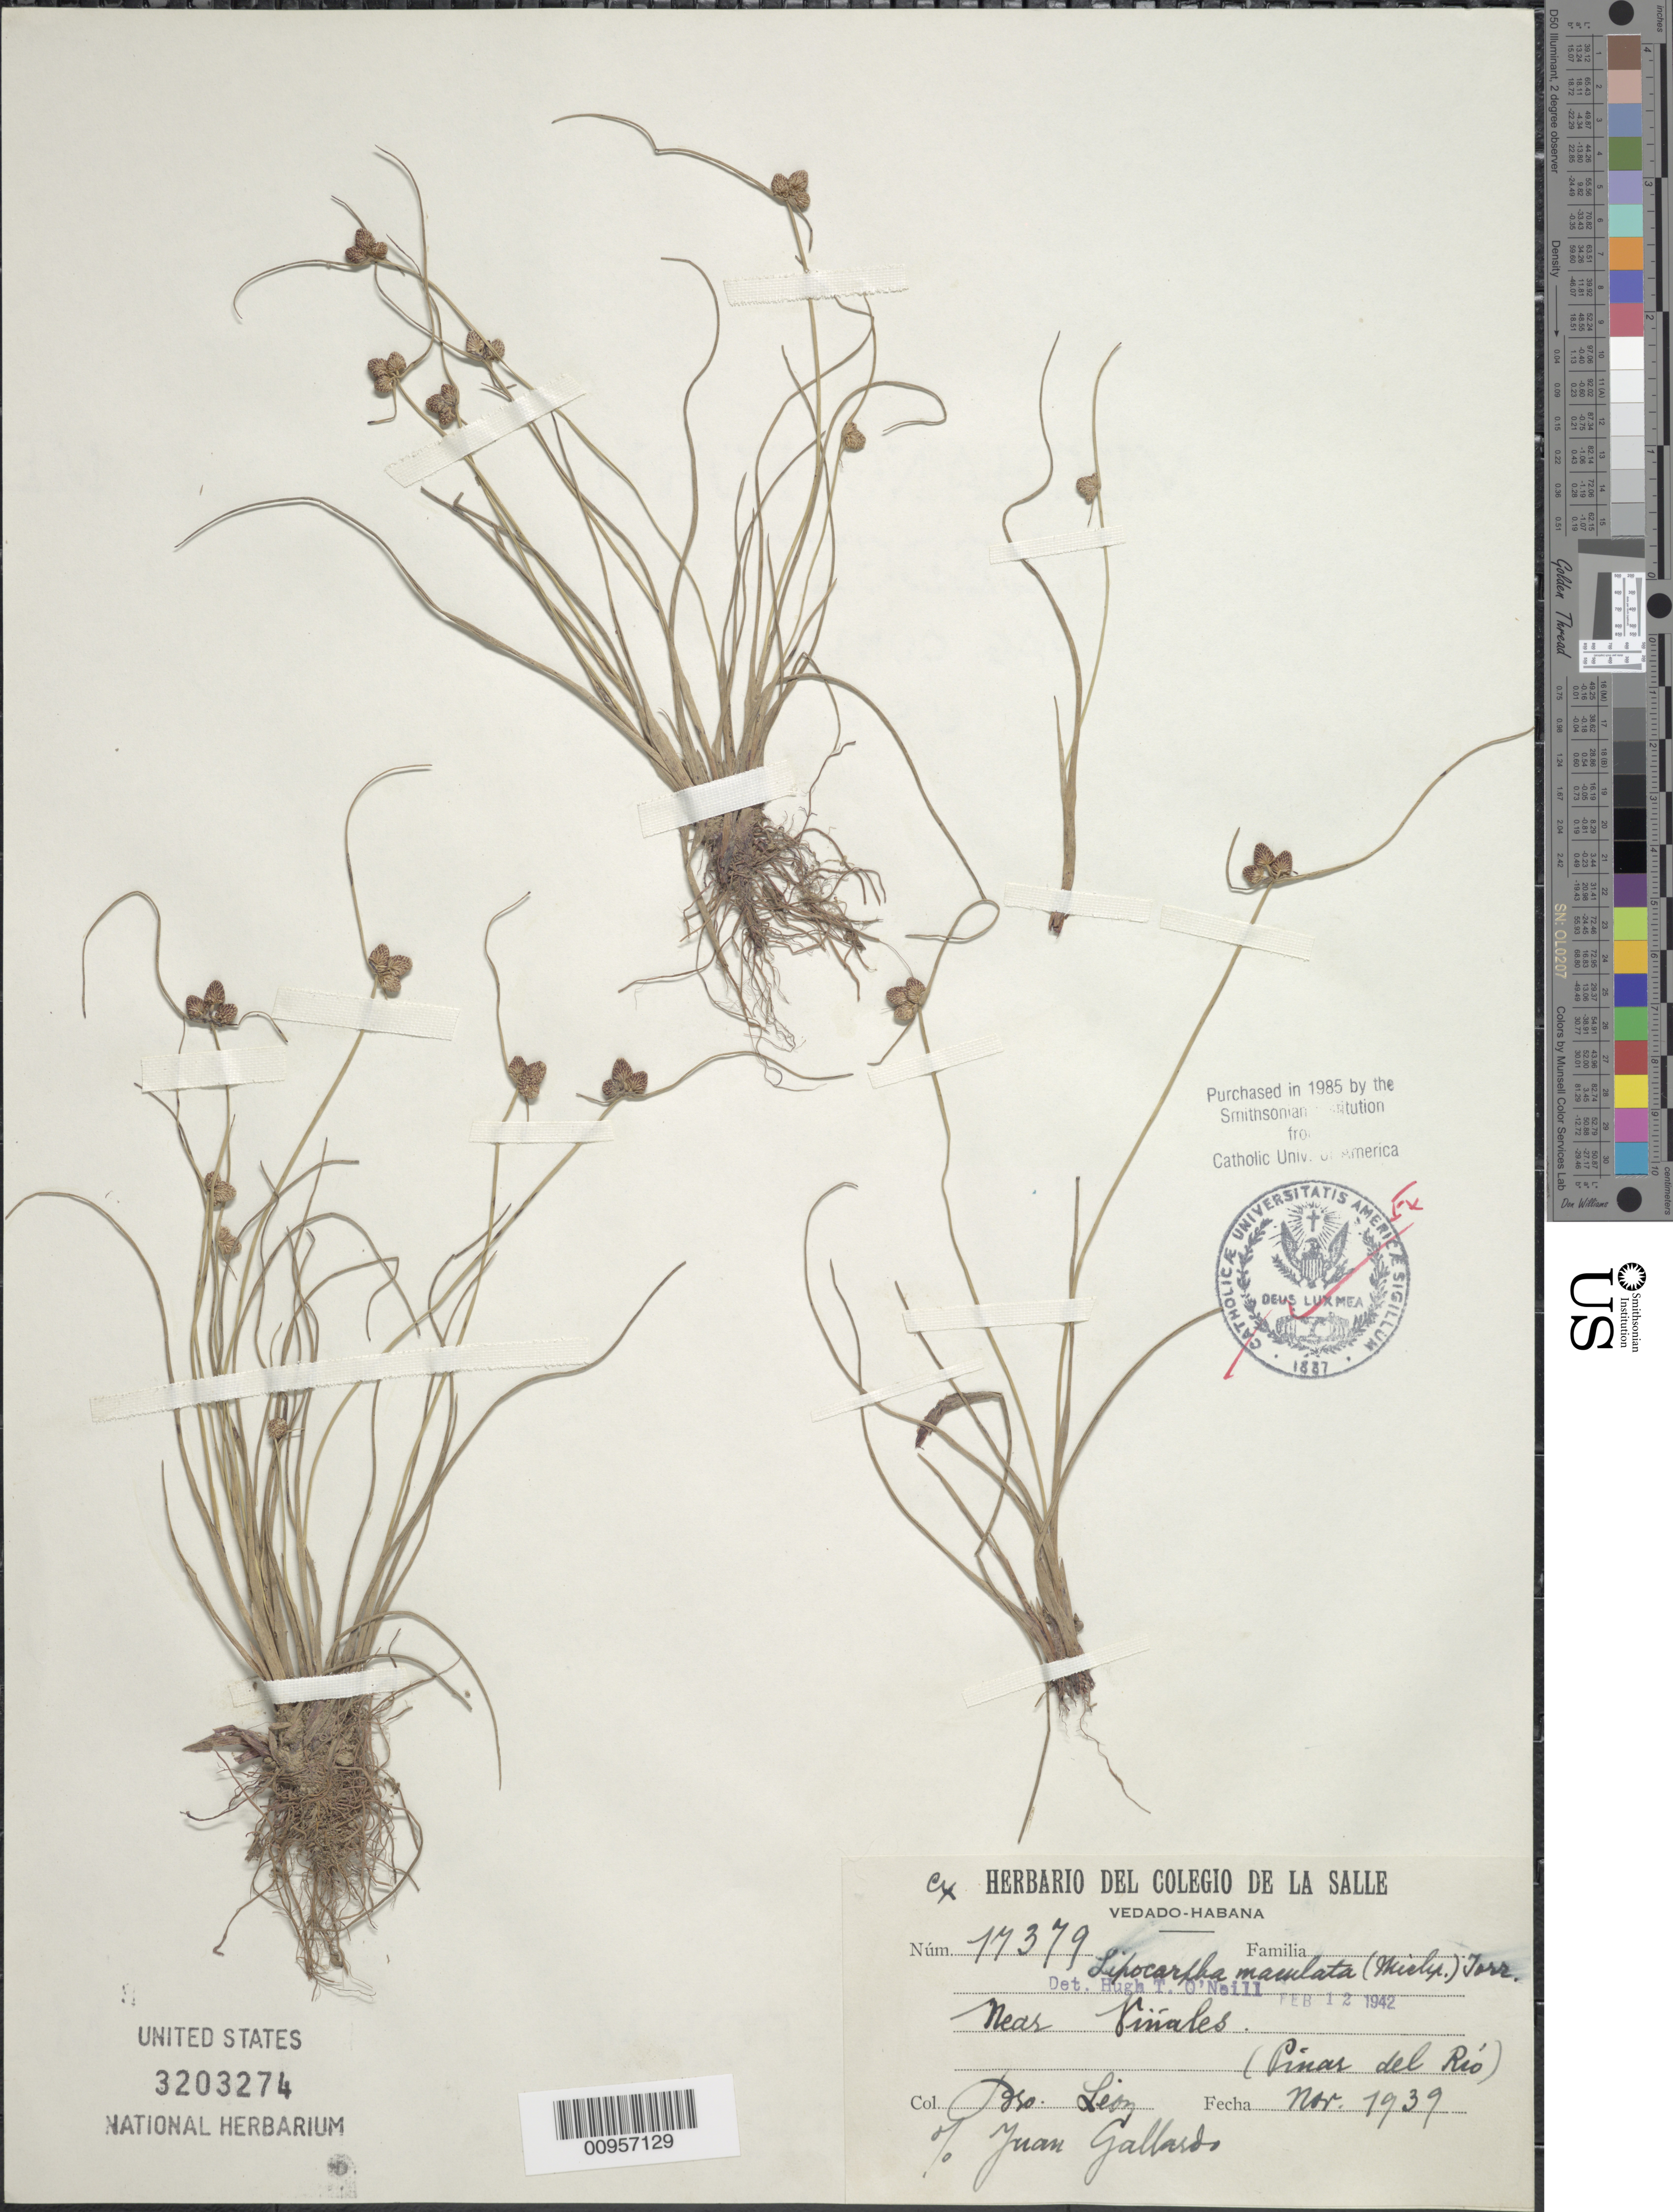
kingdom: Plantae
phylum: Tracheophyta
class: Liliopsida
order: Poales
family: Cyperaceae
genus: Cyperus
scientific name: Cyperus salzmannianus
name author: (Steud.) Bauters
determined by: Strong, M. T., (US), Smithsonian Institution - National Museum of Natural History (UNITED STATES)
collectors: Bro. León & J. Gallardo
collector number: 17379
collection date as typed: Nov 1939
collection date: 1939-11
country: Cuba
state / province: Pinar del Rio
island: Cuba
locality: Near Piñales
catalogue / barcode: US 3203274